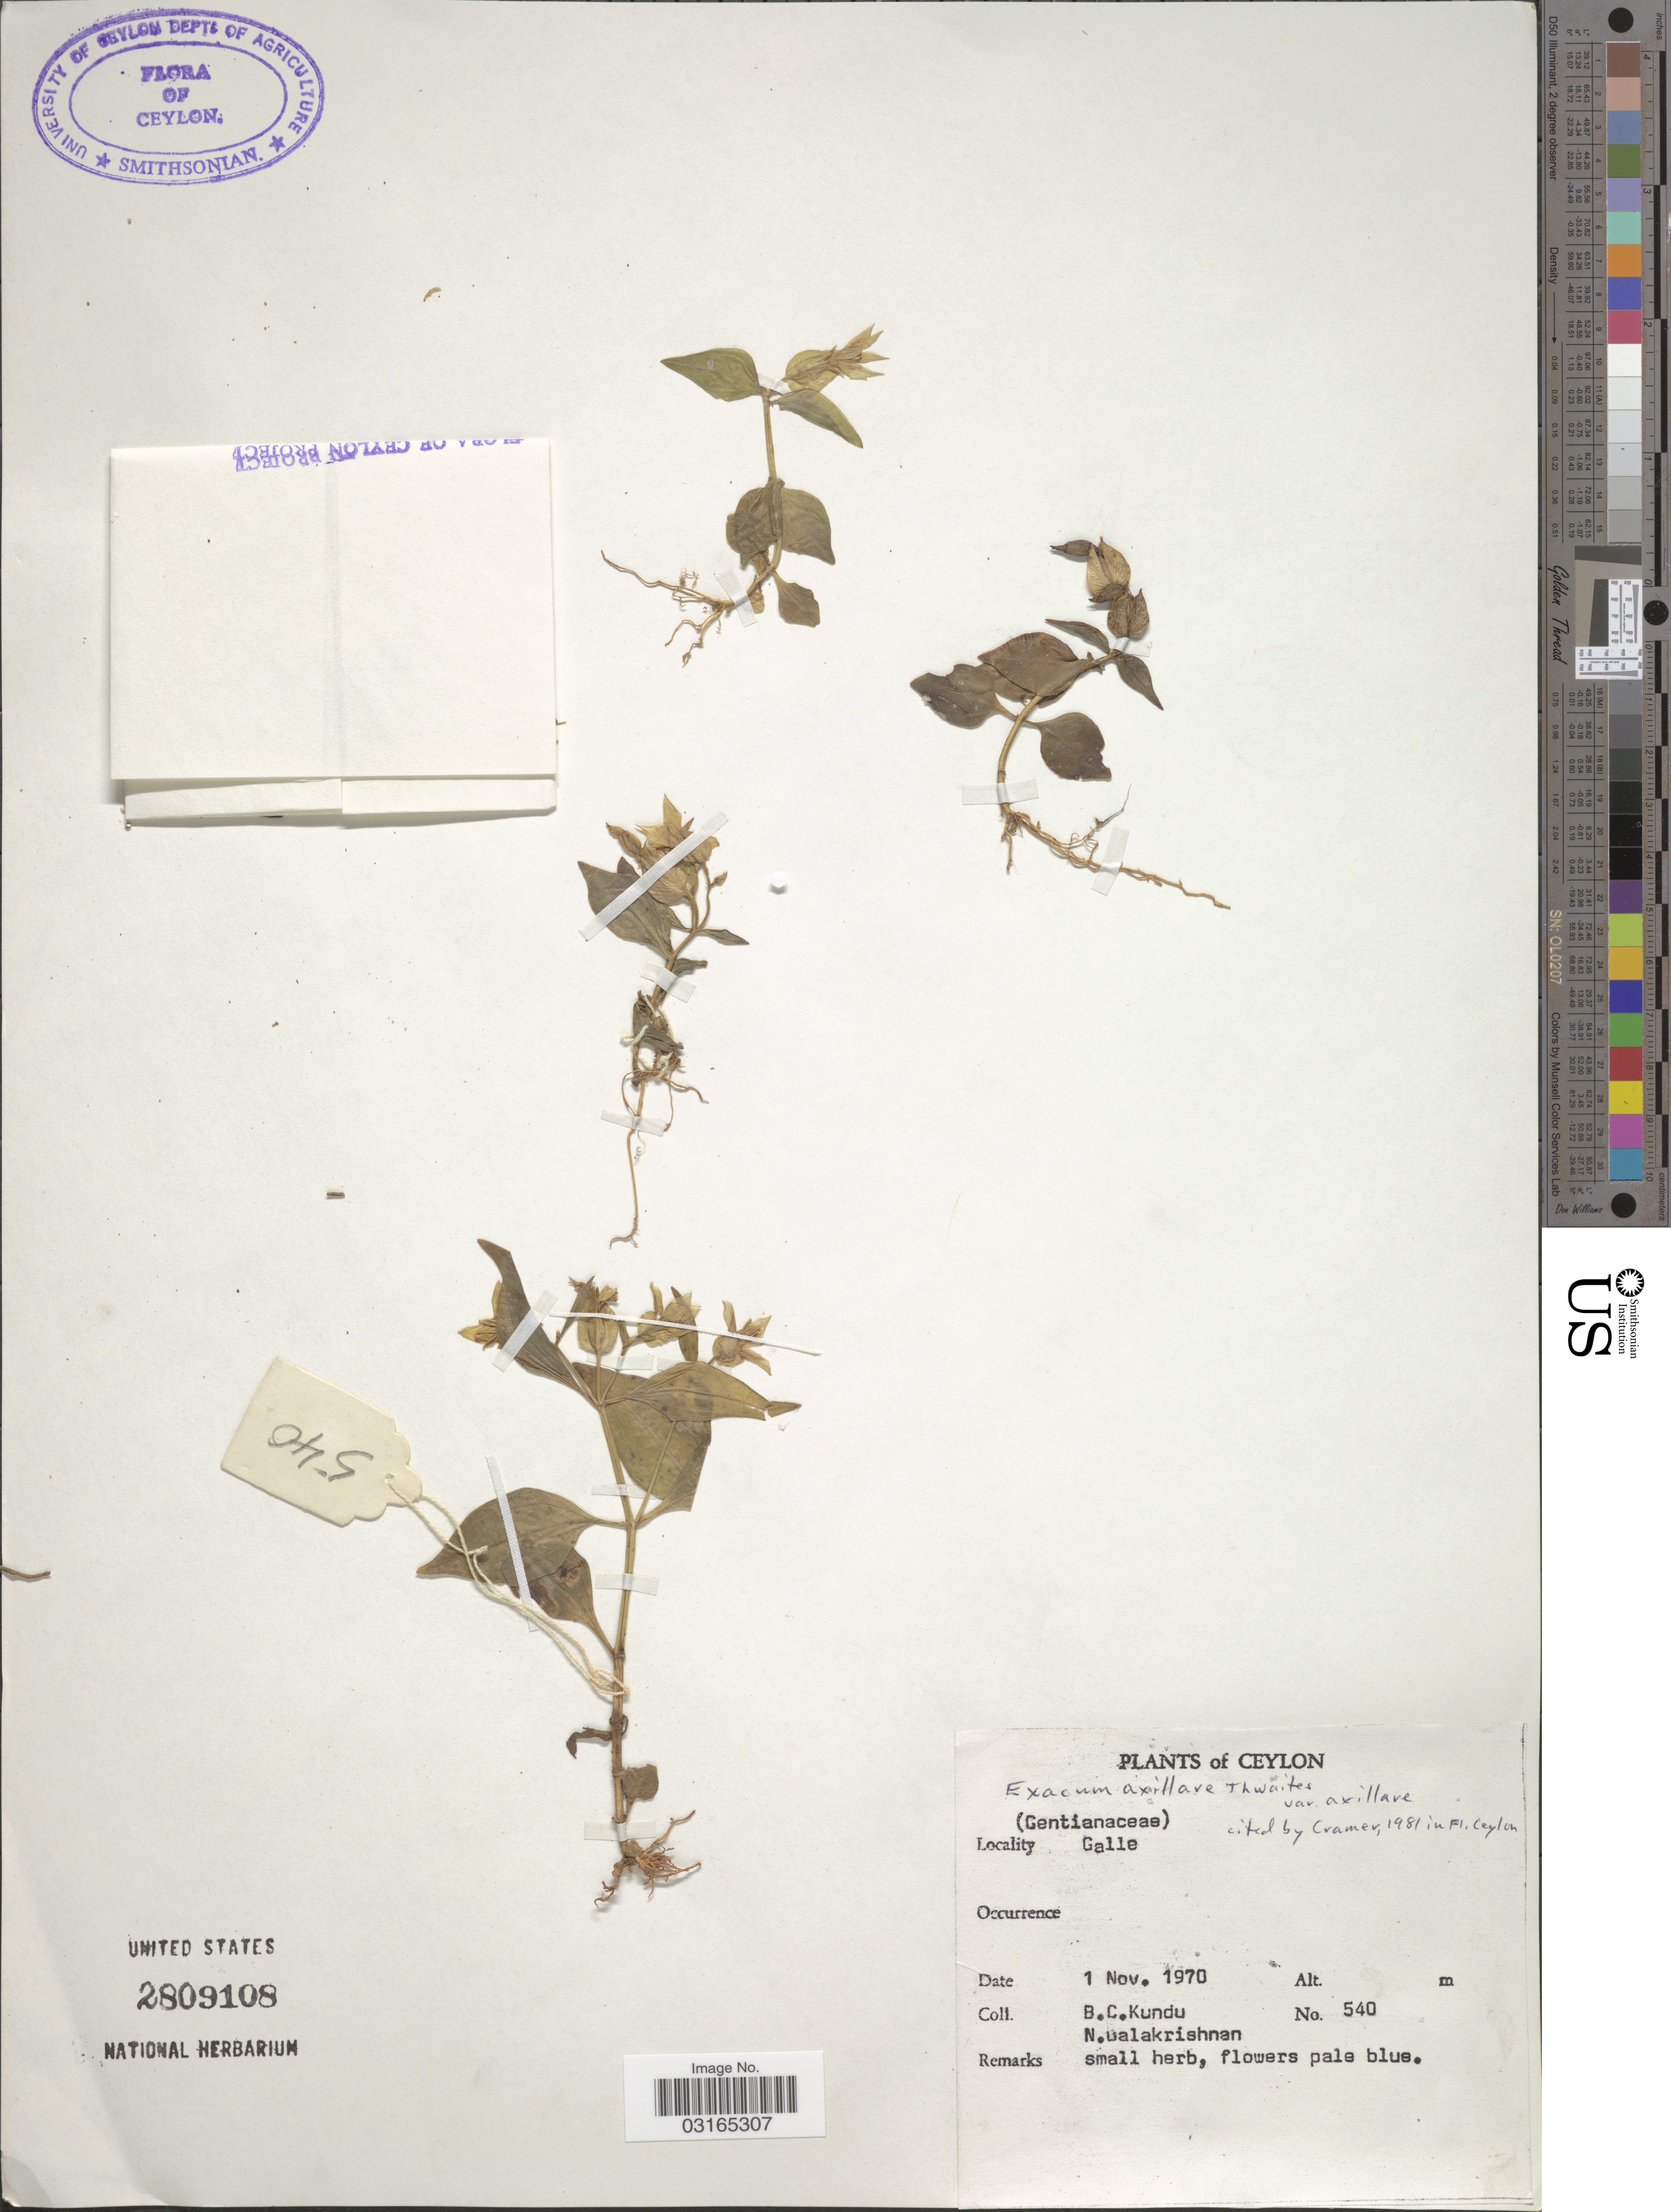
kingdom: Plantae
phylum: Tracheophyta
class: Magnoliopsida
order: Gentianales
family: Gentianaceae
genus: Exacum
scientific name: Exacum axillare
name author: Thwaites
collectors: B. C. Kundu & N. Balakrishnan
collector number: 540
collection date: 1970-11-01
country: Sri Lanka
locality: Ceylon. Galle.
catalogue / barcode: US 2809108